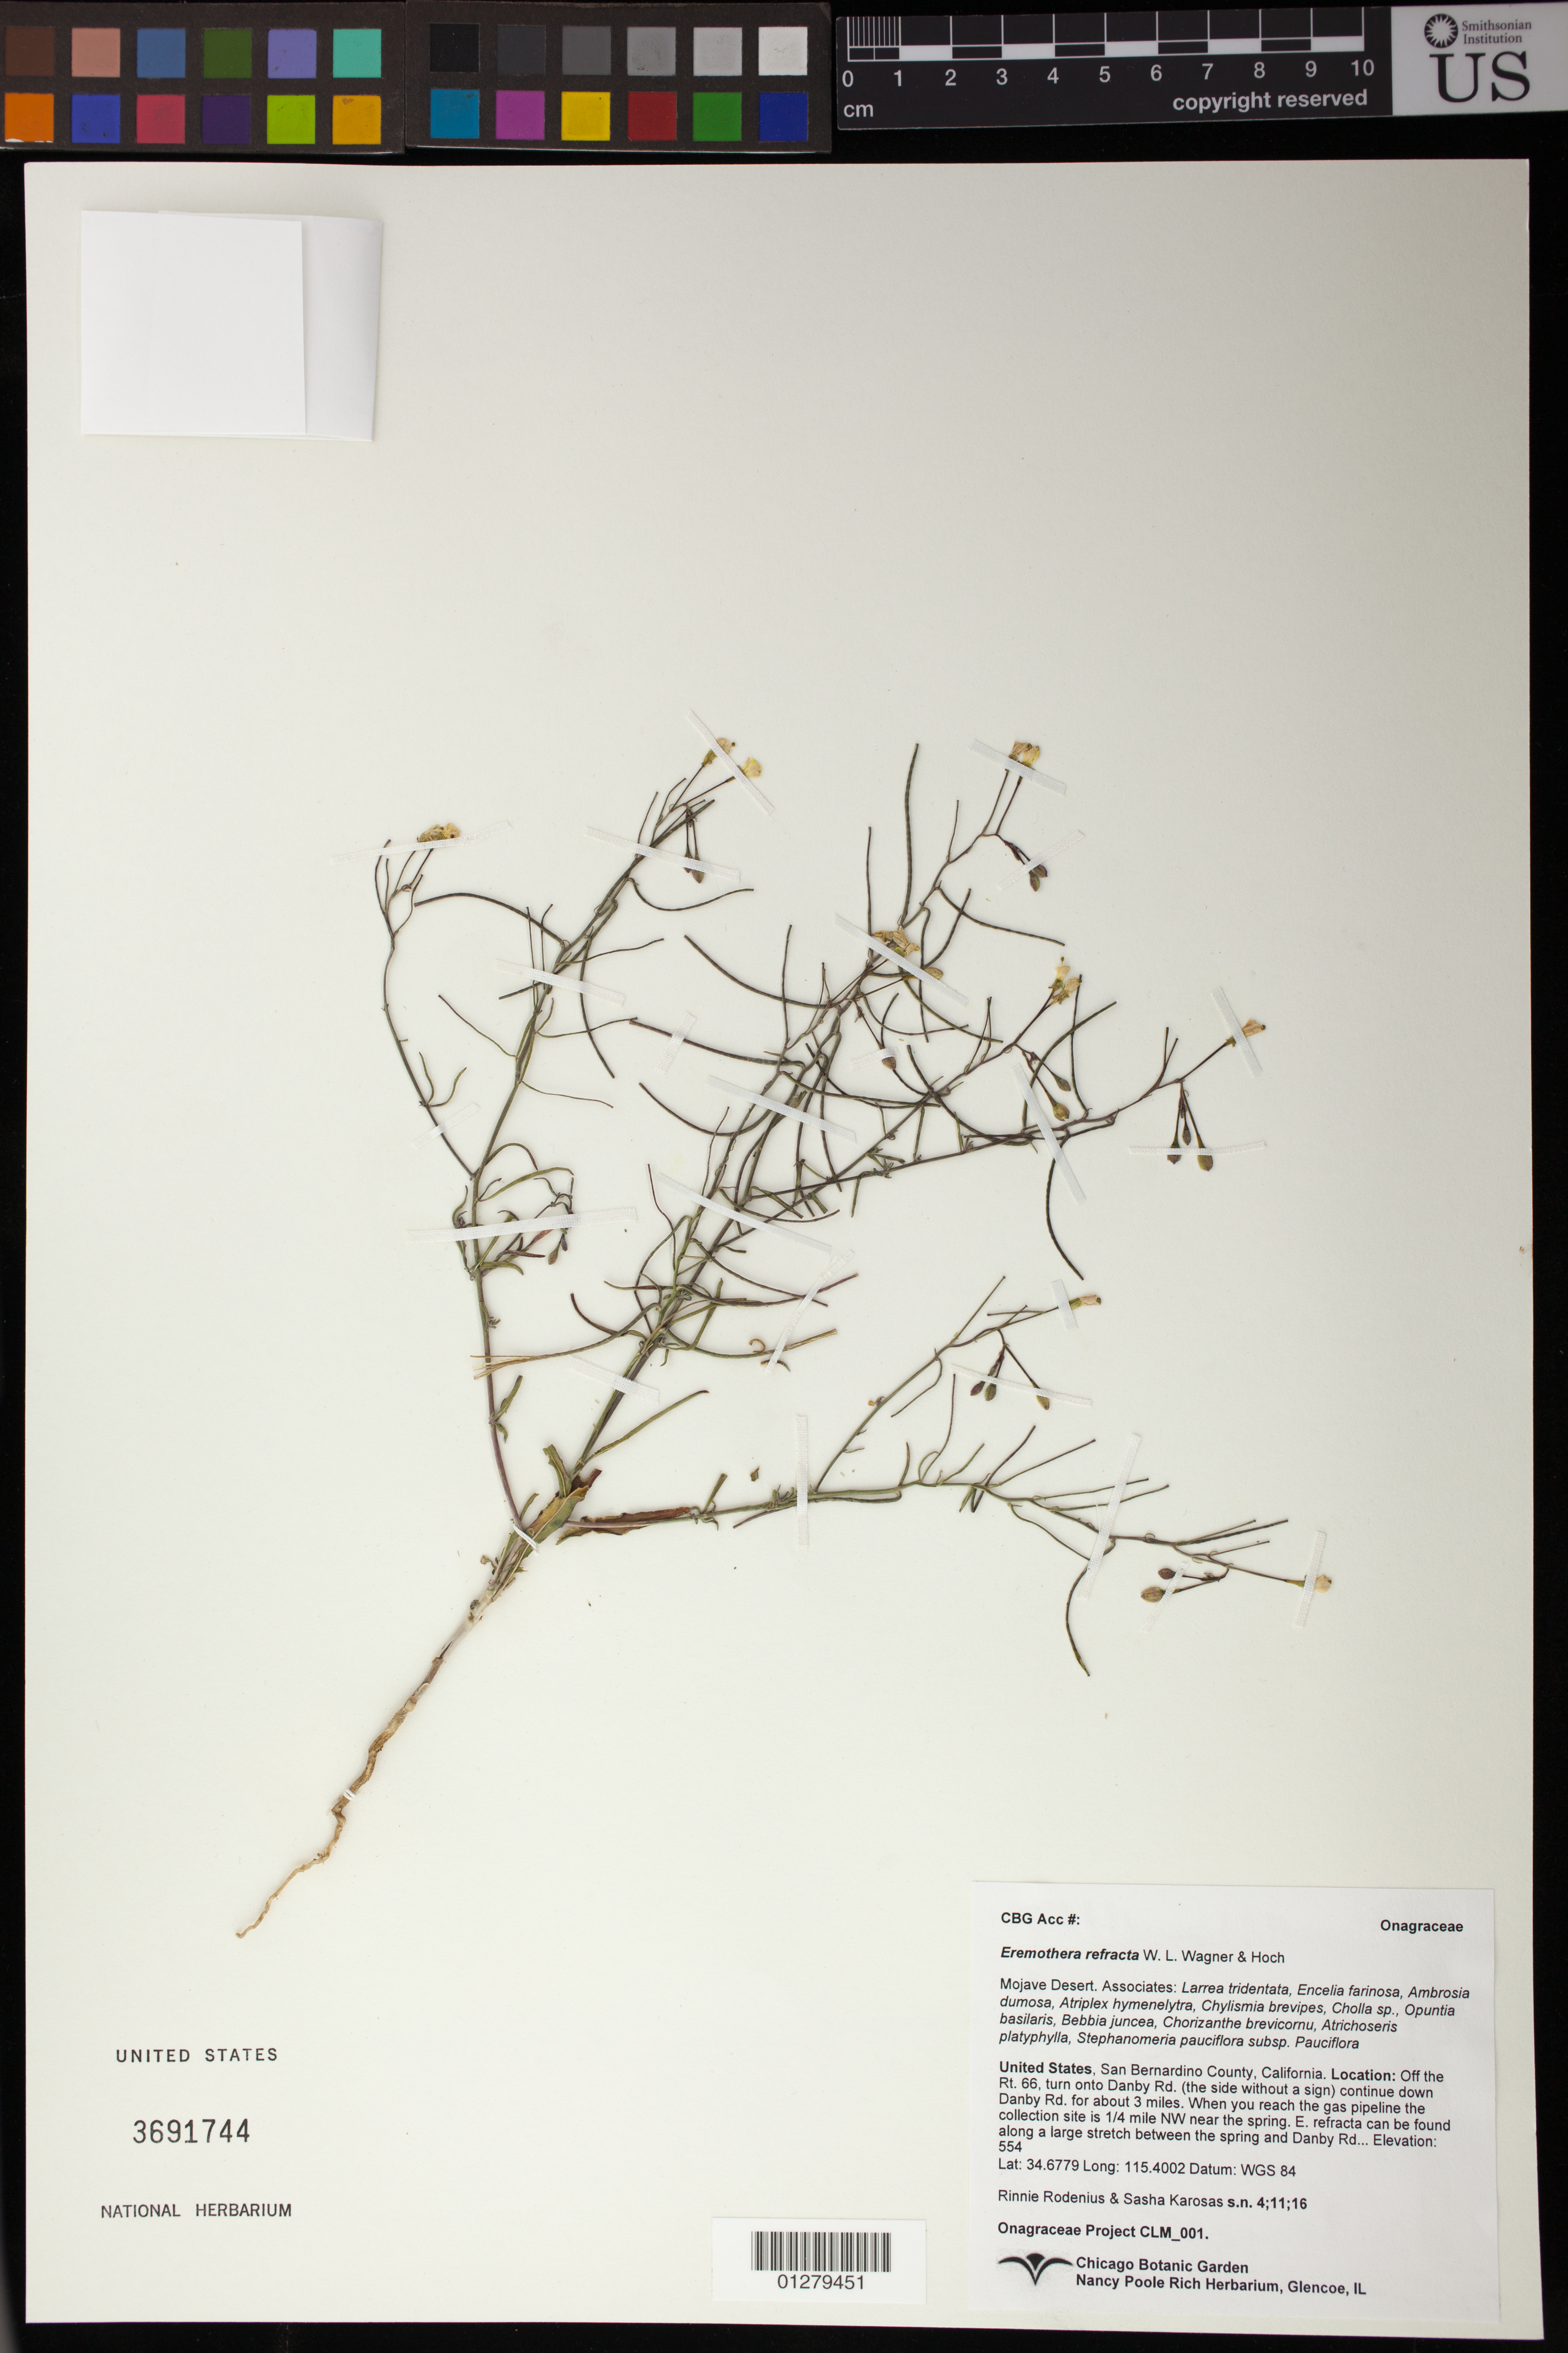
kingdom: Plantae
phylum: Tracheophyta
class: Magnoliopsida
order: Myrtales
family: Onagraceae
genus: Eremothera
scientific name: Eremothera refracta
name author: (S. Watson) W.L. Wagner & Hoch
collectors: R. Rodenius & S. Karosas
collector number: CLM 001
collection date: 2016-04-11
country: United States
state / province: California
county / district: San Bernardino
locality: Off Rt. 66 turn south on Danby Rd., continue about 3 miles to gas pipeline, .25 miles past pipeline rd heading NW, near spring.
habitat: Wash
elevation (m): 554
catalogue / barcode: US 3691744